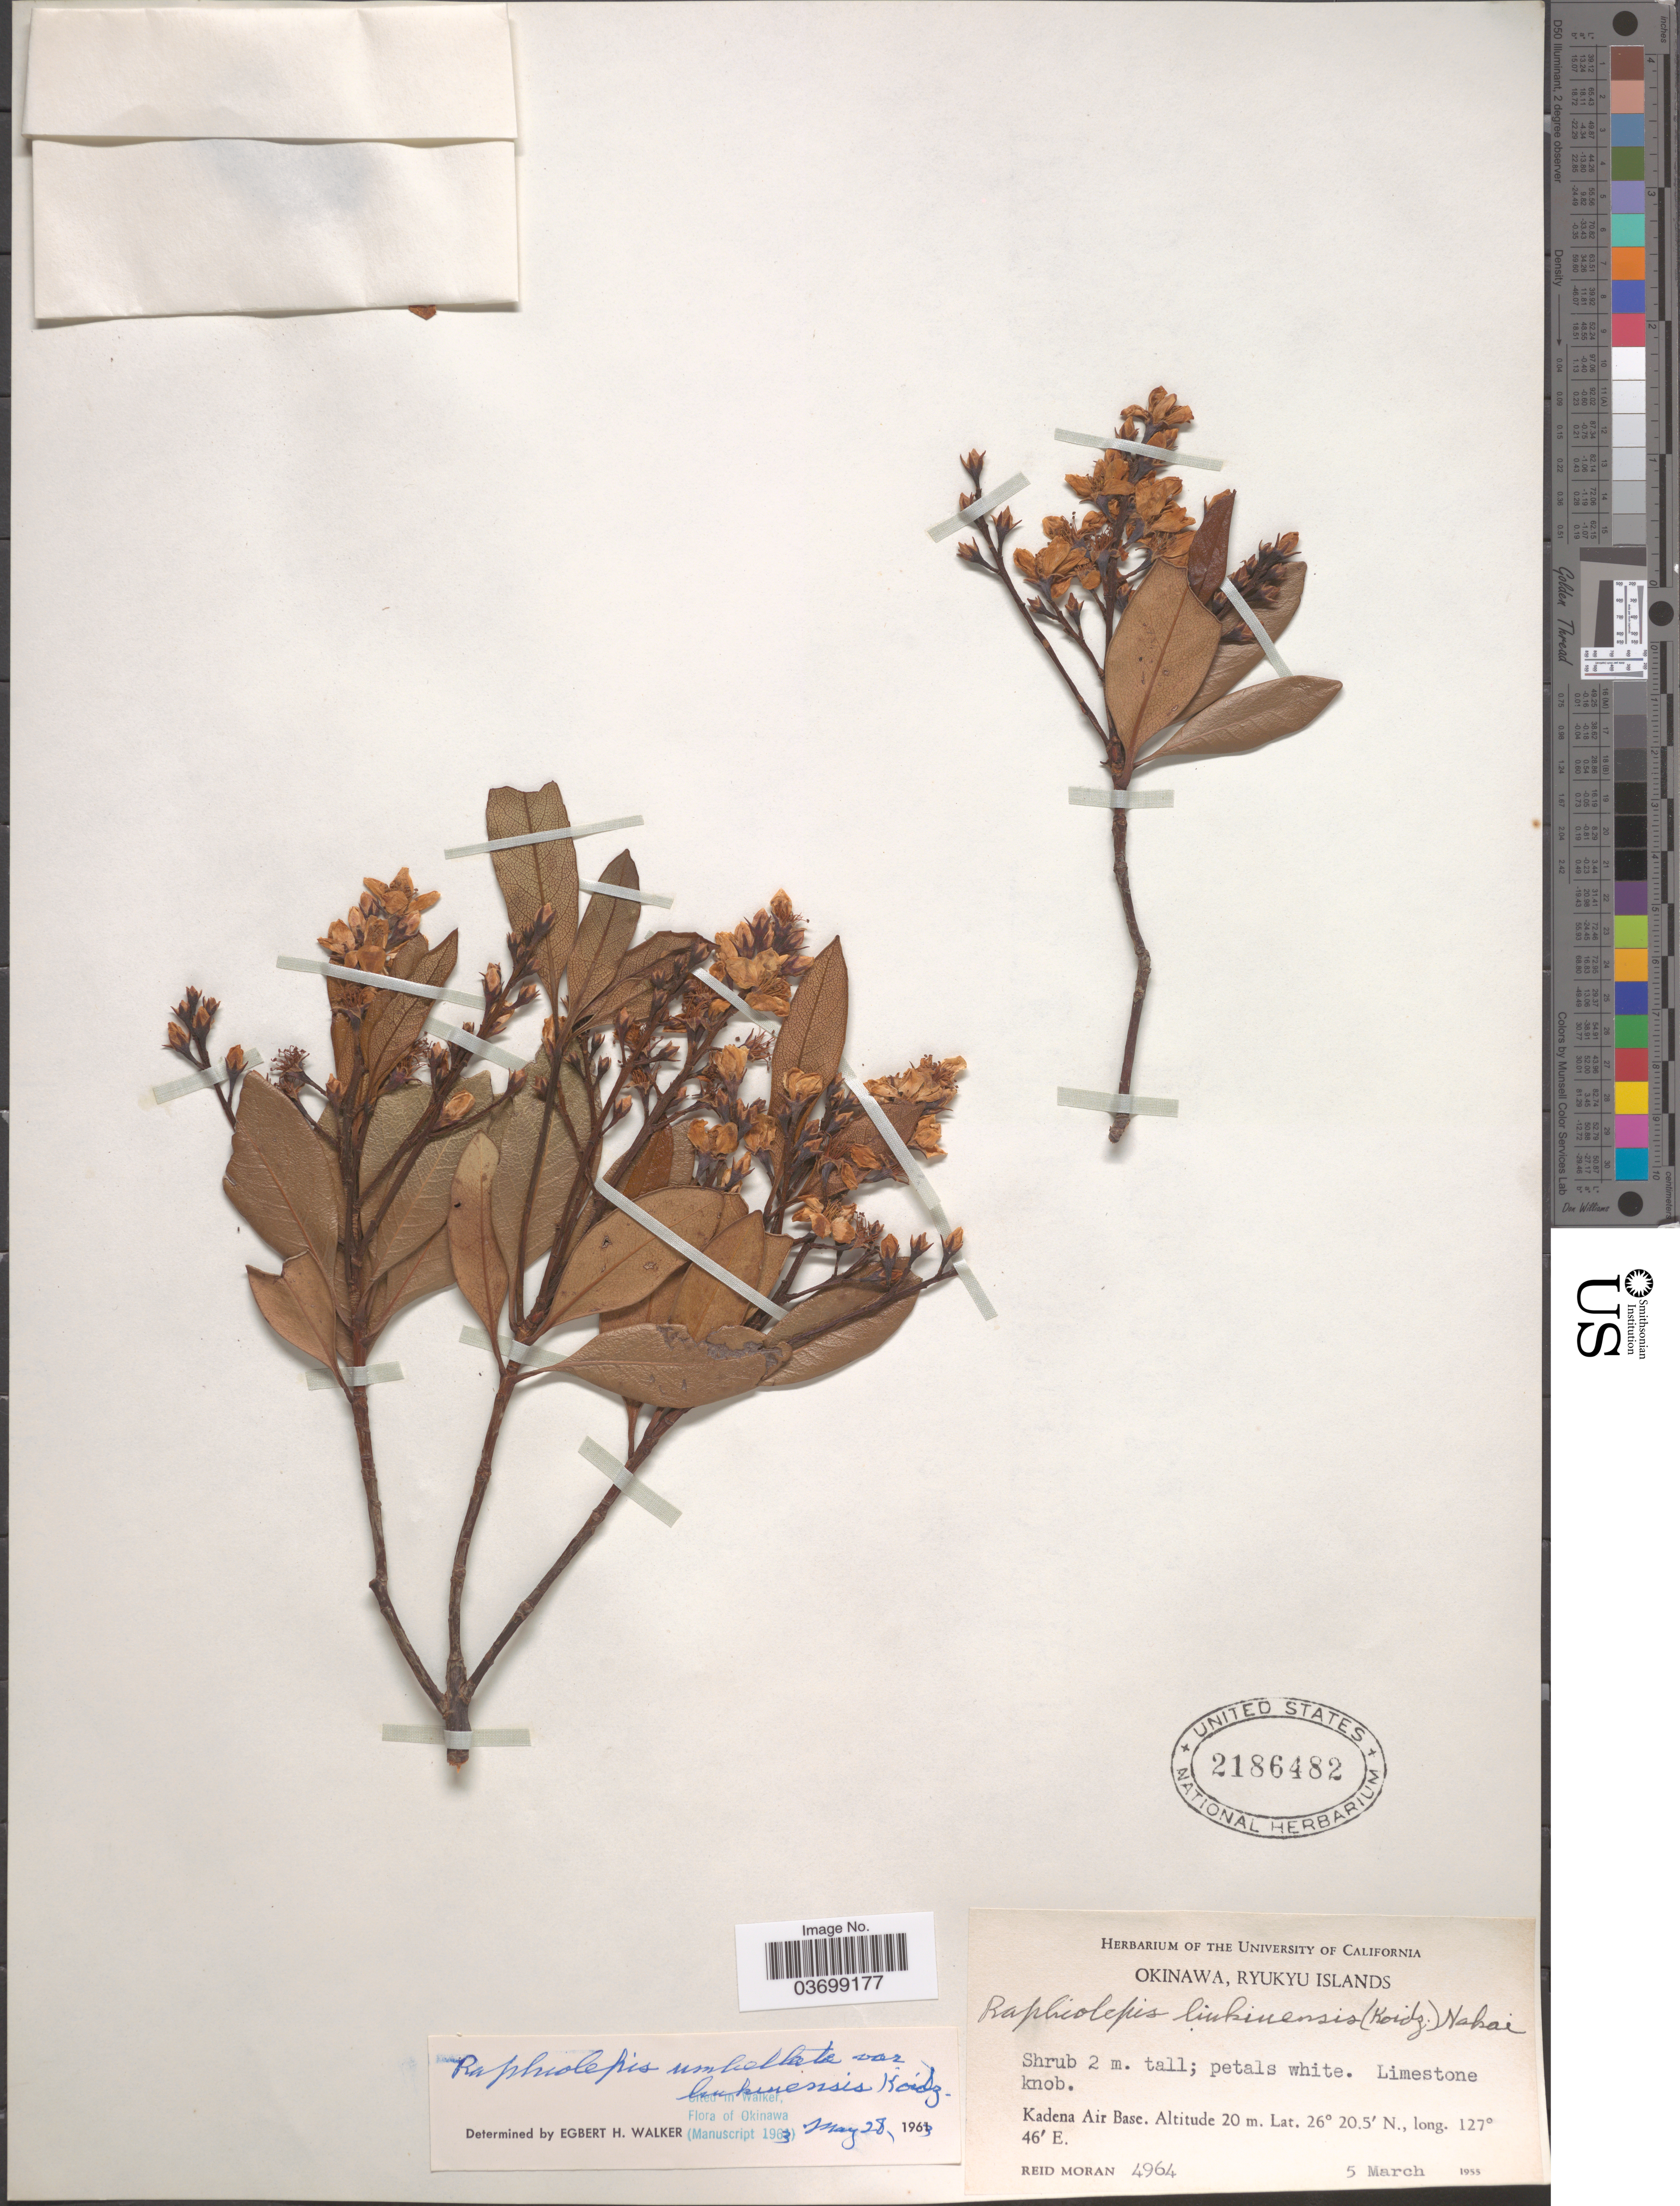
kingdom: Plantae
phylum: Tracheophyta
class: Magnoliopsida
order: Rosales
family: Rosaceae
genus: Rhaphiolepis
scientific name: Rhaphiolepis umbellata var. liukiuensis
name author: Koidz.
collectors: R. Moran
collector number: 4964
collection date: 1955-03-05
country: Japan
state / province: Okinawa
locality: Ryukyu Islands. Kadena Air Base.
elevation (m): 20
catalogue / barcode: US 2186482